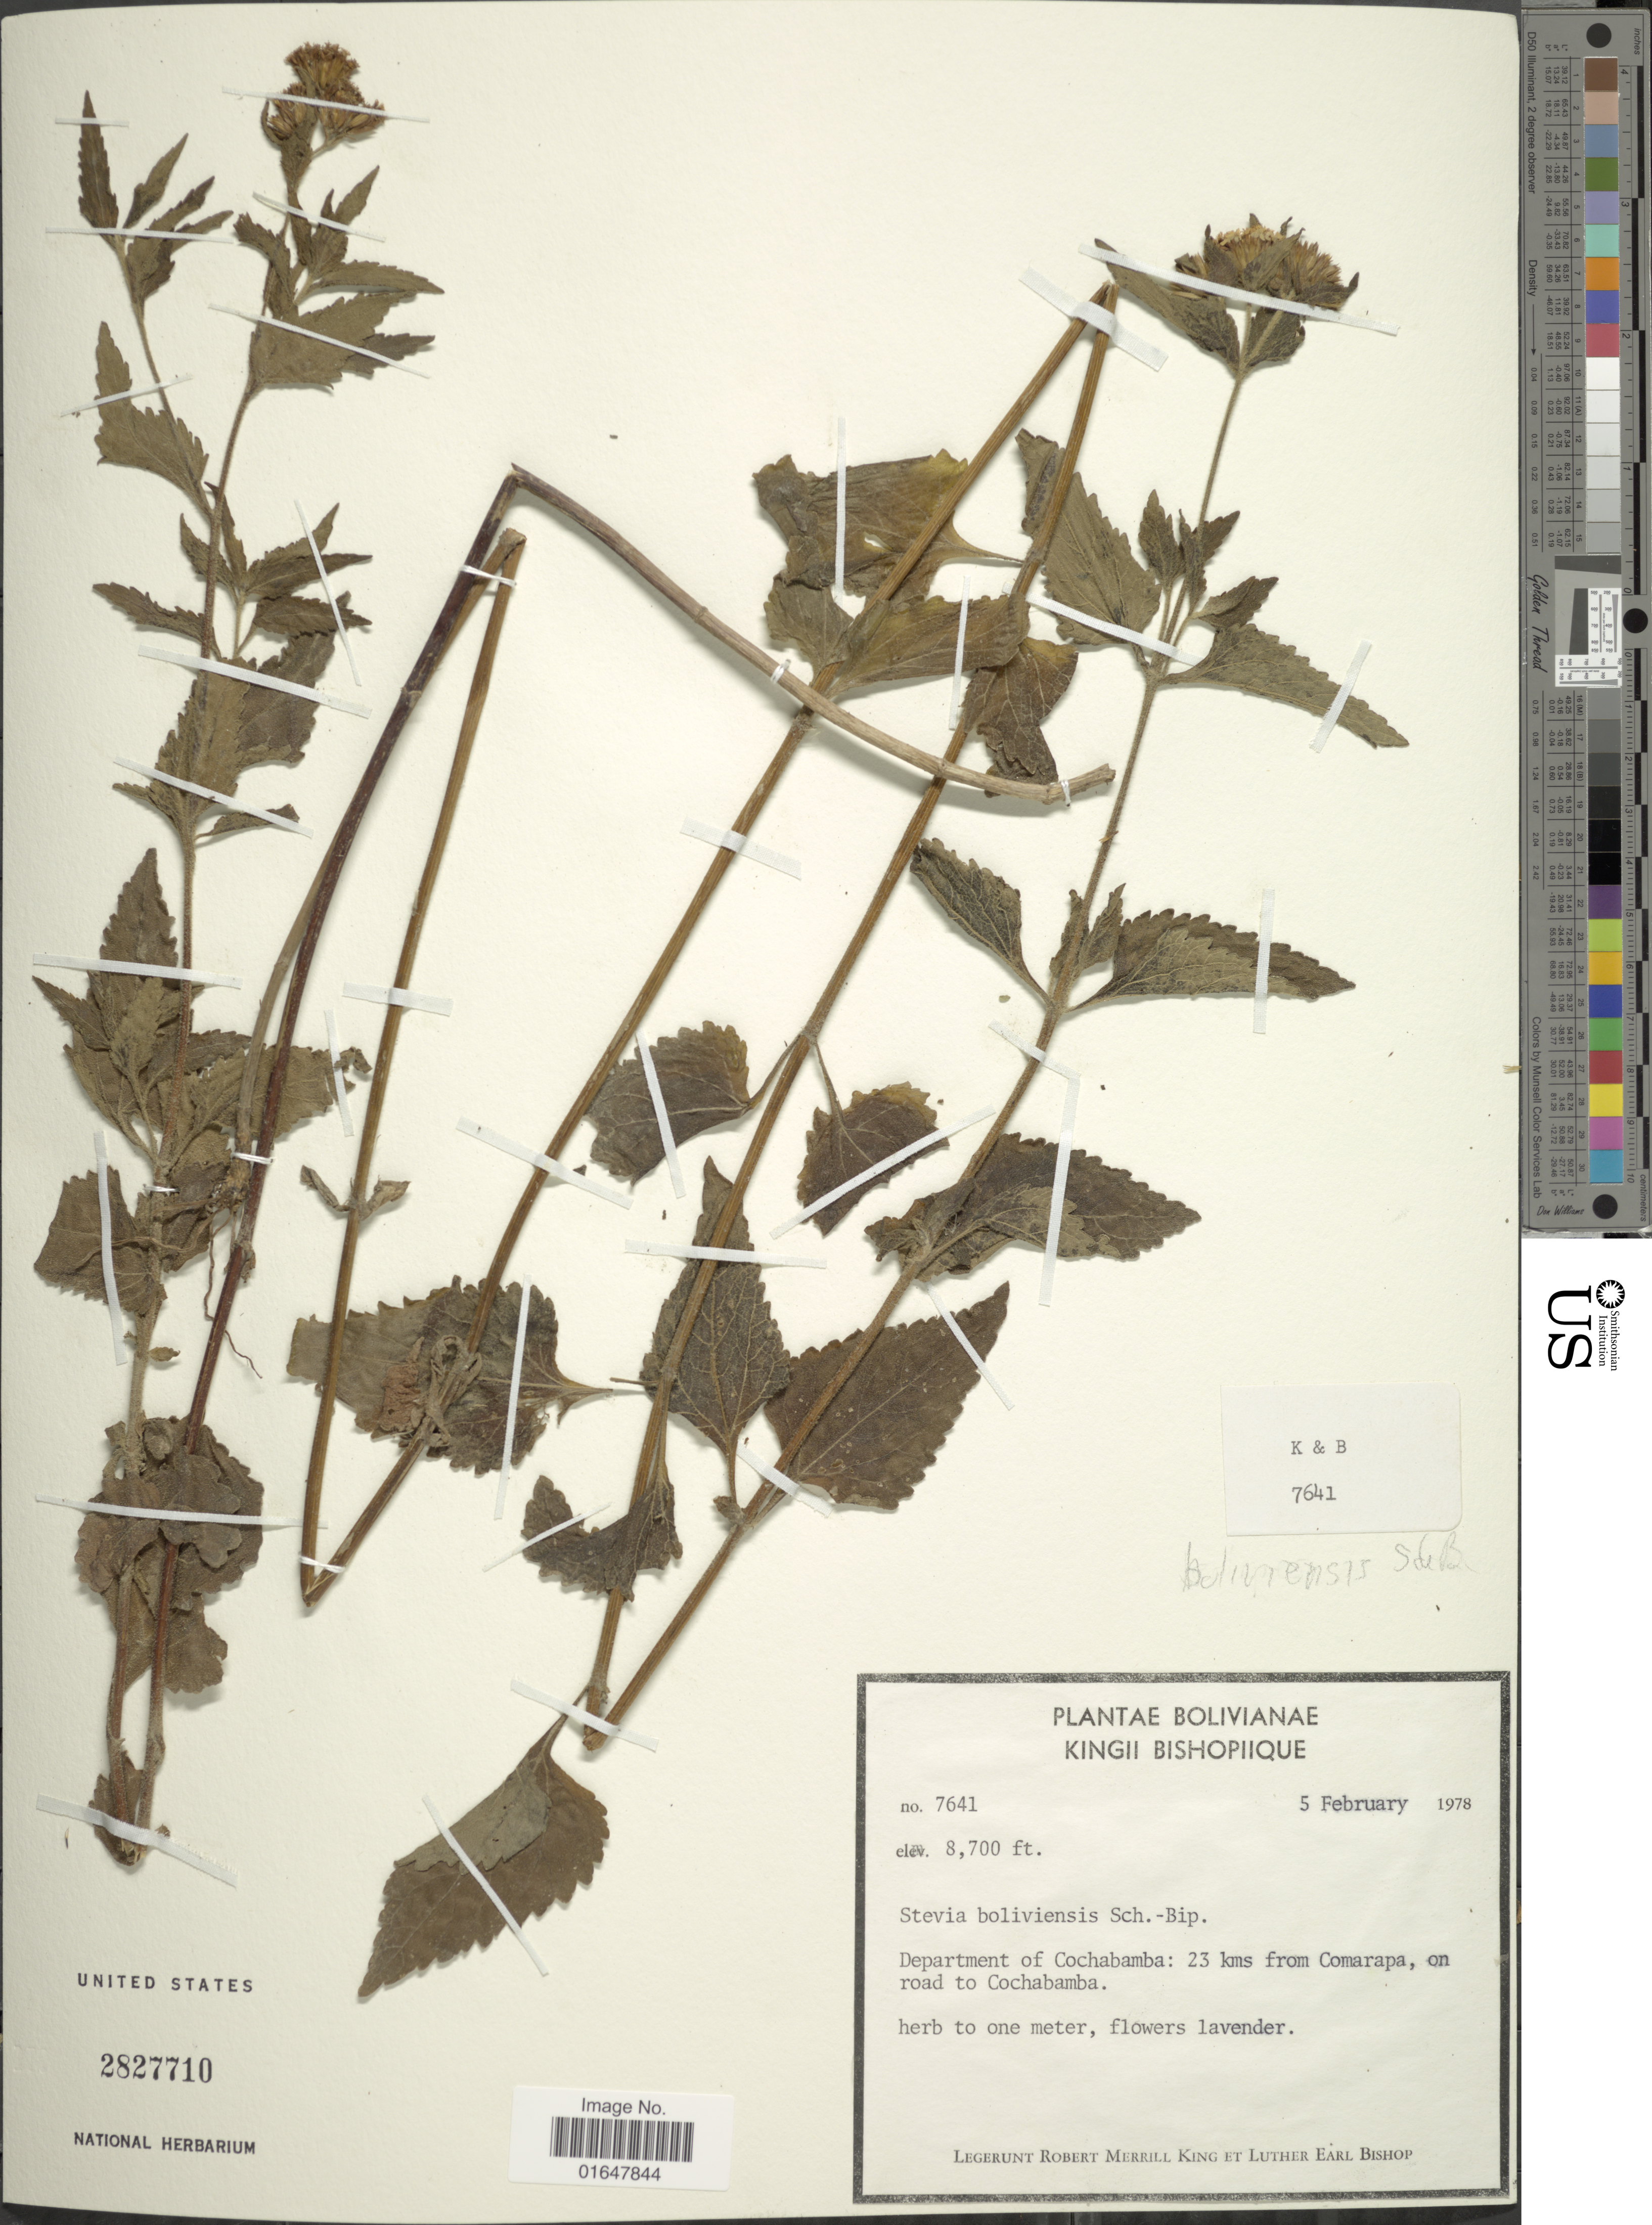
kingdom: Plantae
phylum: Tracheophyta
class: Magnoliopsida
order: Asterales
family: Asteraceae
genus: Stevia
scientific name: Stevia boliviensis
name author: Sch. Bip. ex Rusby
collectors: R. M. King & L. E. Bishop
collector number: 7641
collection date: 1978-02-05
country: Bolivia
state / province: Cochabamba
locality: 23 kms from Coamrapa, on road to Cochabamba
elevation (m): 2652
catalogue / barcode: US 2827710